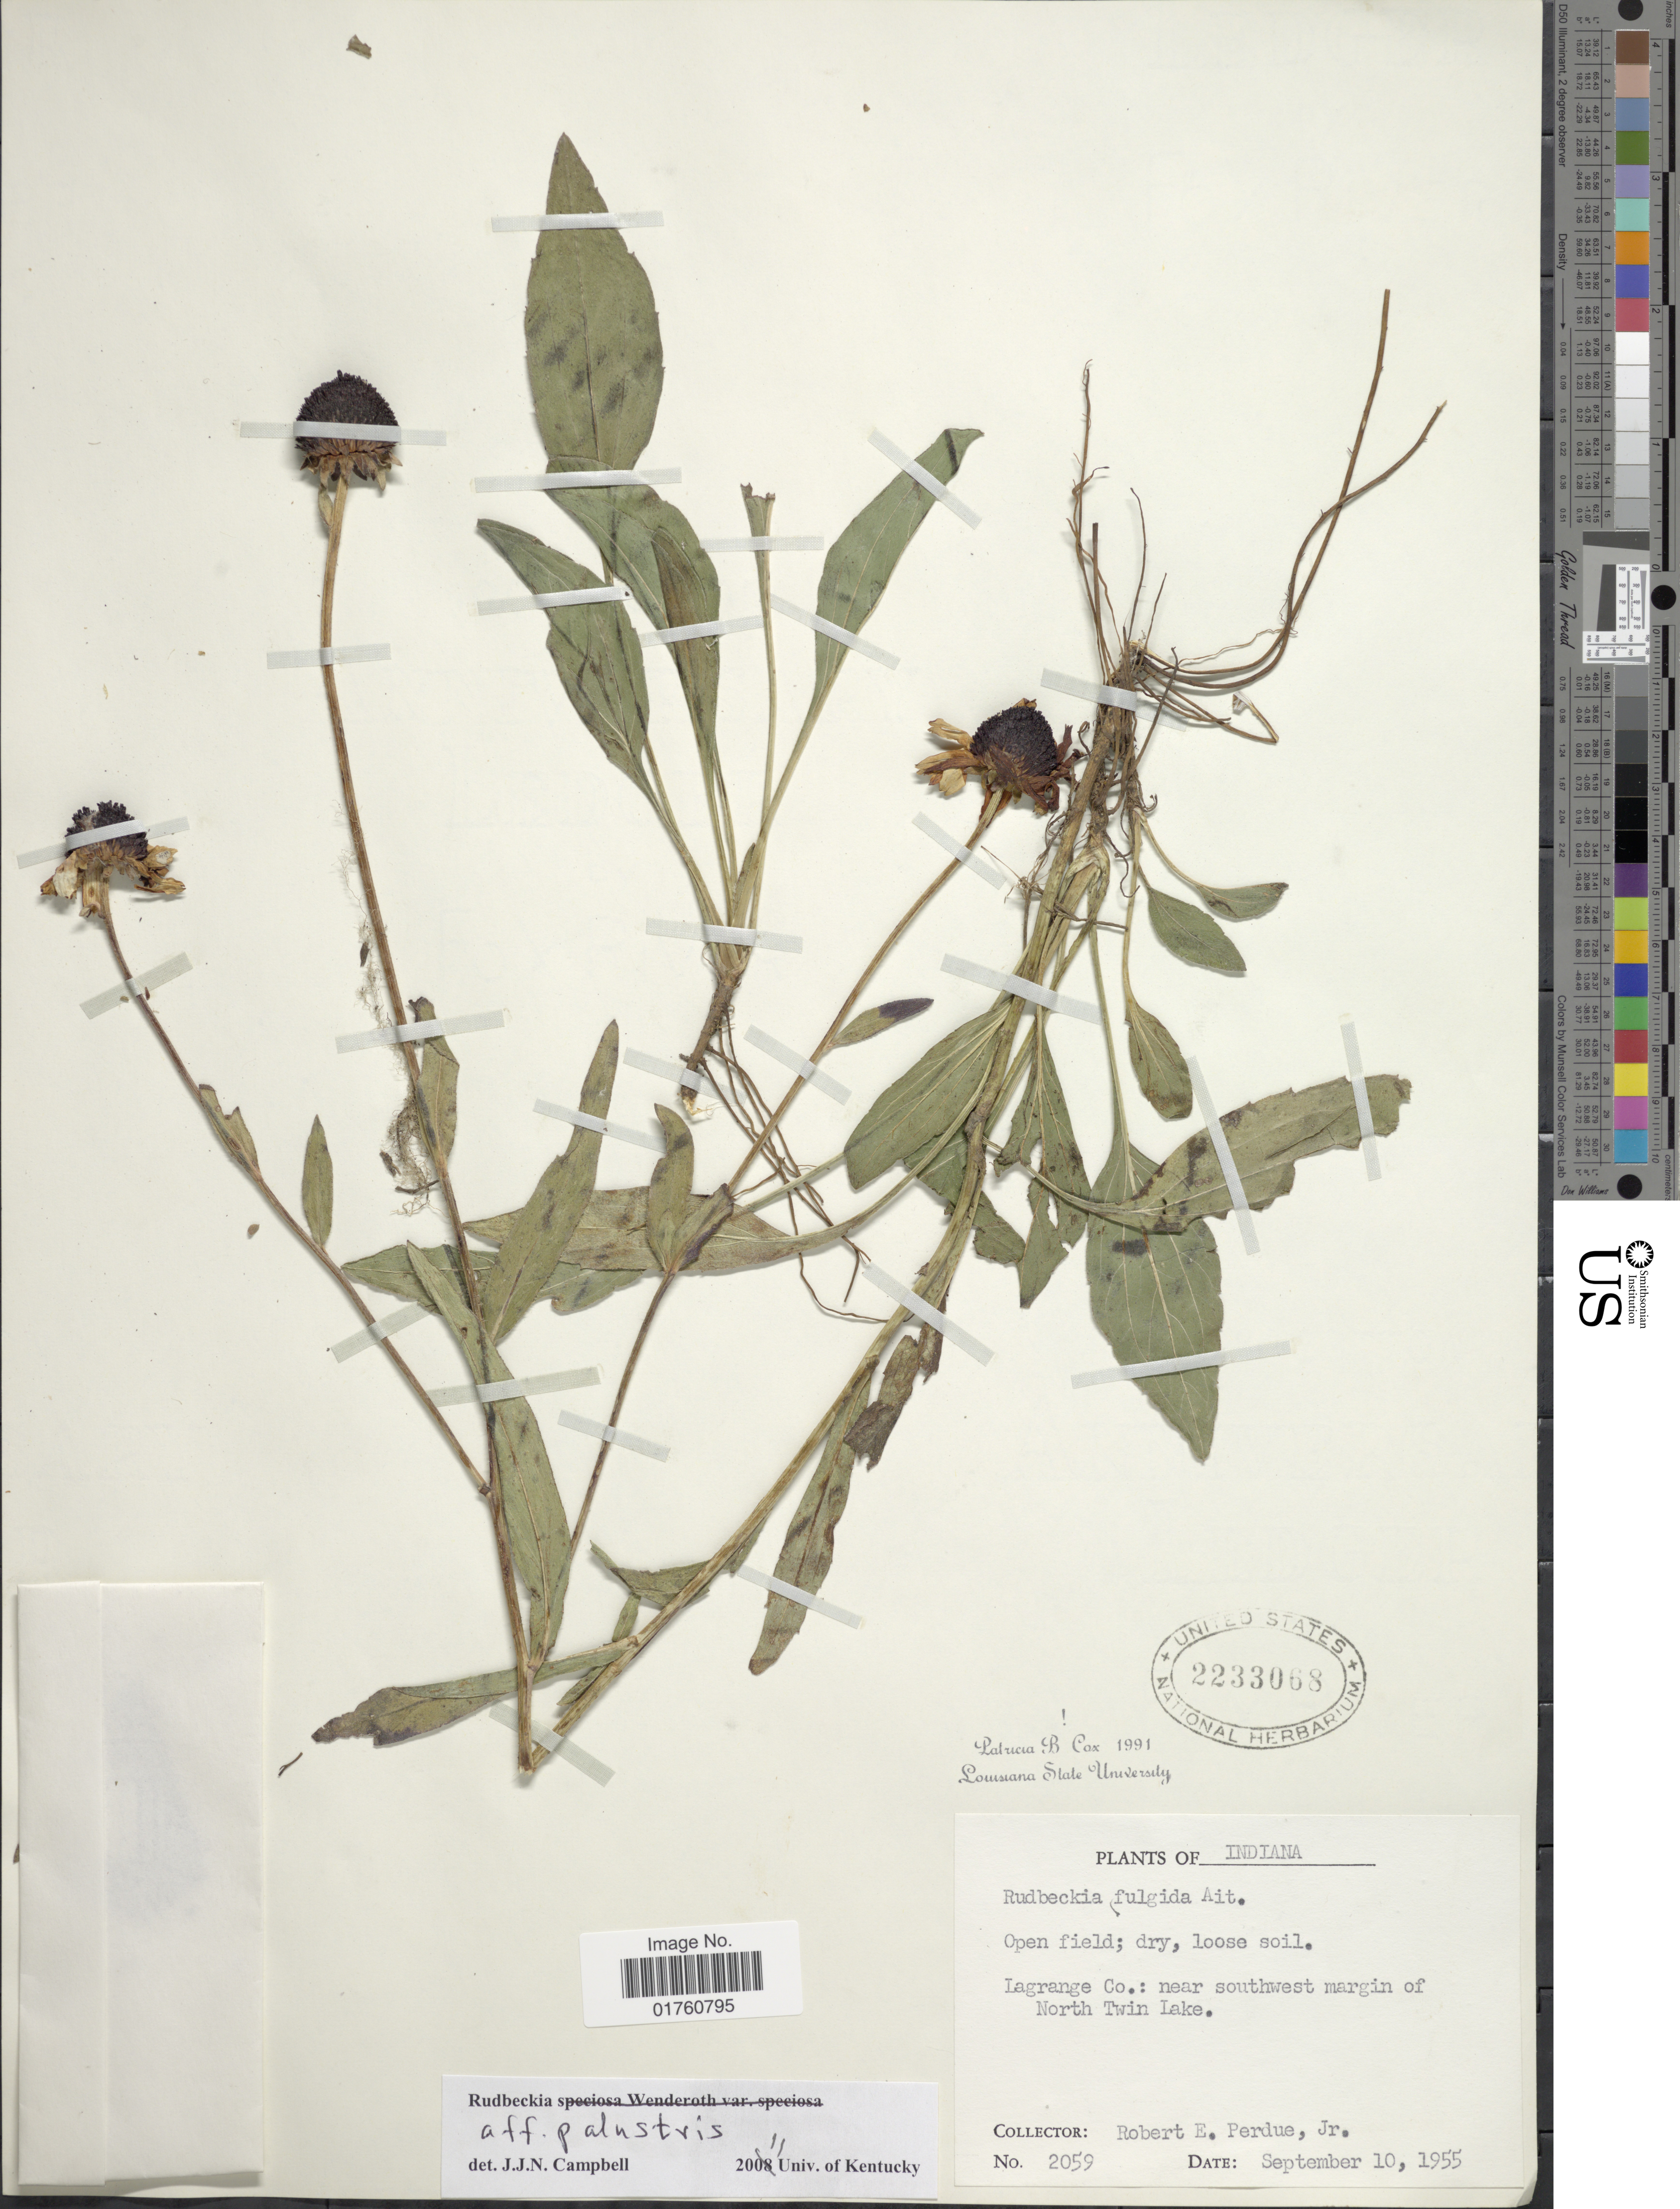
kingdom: Plantae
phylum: Tracheophyta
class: Magnoliopsida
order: Asterales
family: Asteraceae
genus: Rudbeckia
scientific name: Rudbeckia fulgida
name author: Aiton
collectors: R. E. Perdue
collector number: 2059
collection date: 1955-09-10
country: United States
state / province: Indiana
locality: Lagrange Co: near southwest shore of North Twin Lake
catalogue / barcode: US 2233068